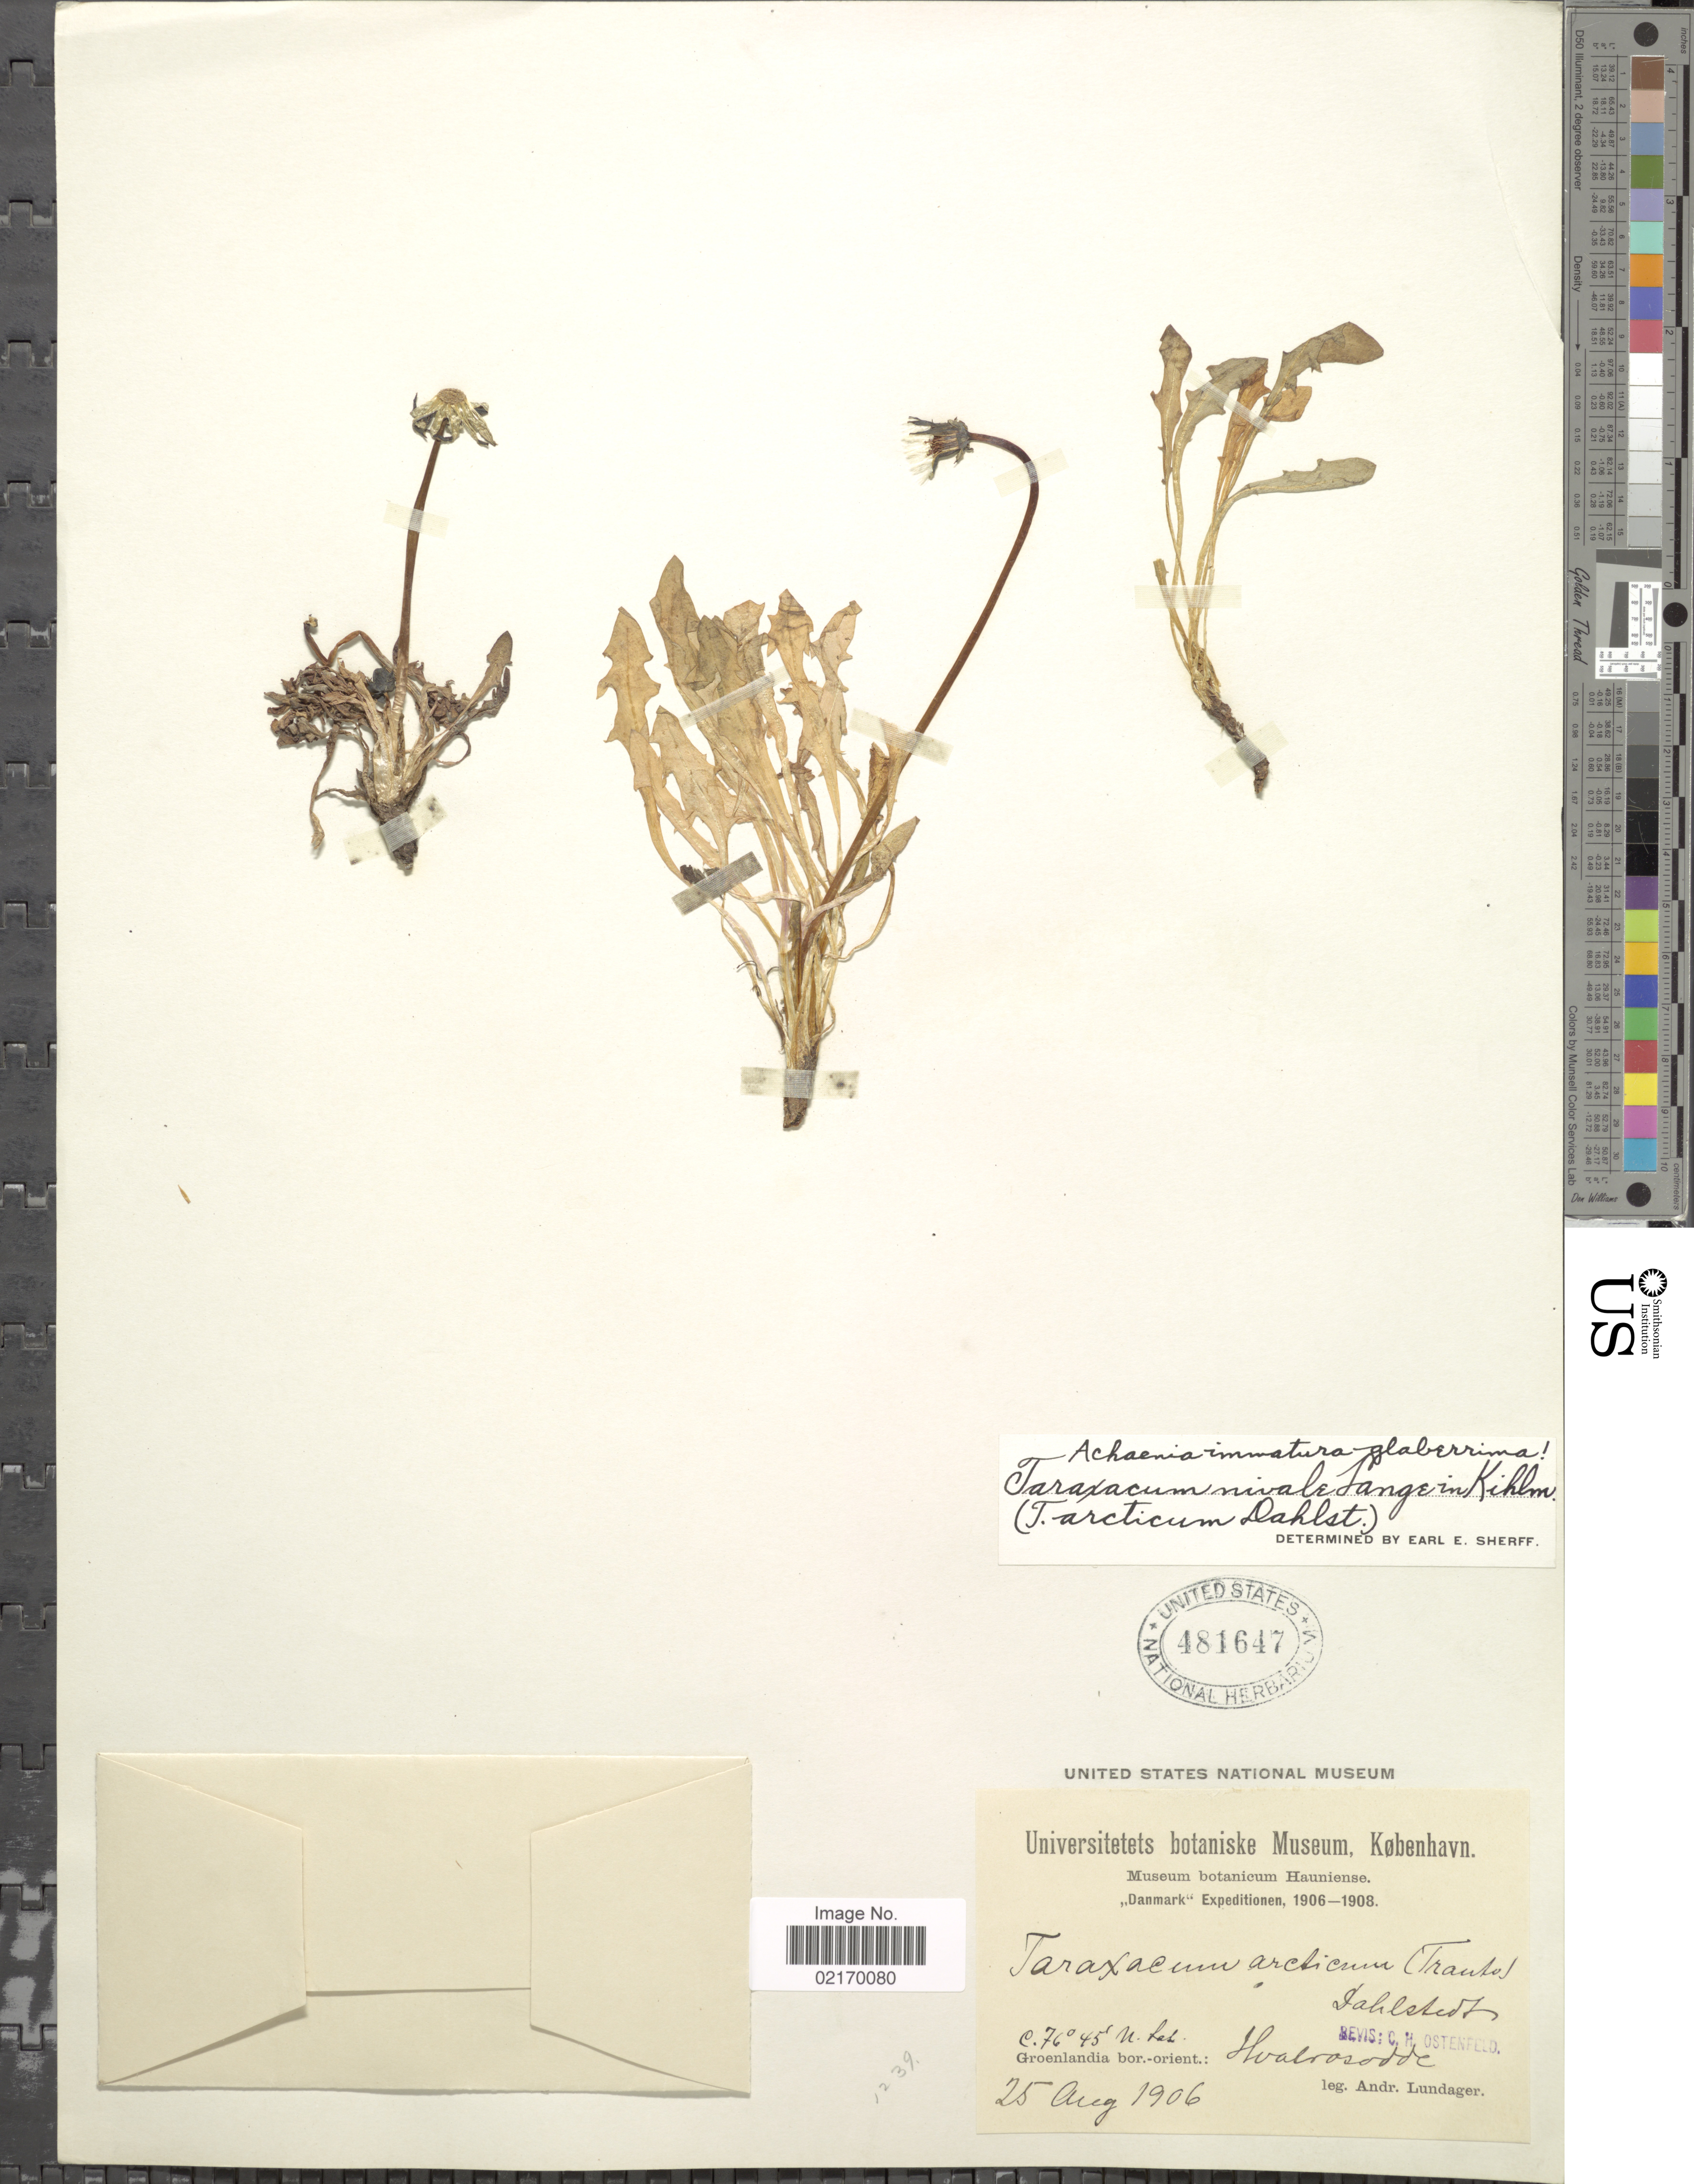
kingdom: Plantae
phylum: Tracheophyta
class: Magnoliopsida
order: Asterales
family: Asteraceae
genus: Taraxacum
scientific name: Taraxacum nivale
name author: Kihlm.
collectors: A. Lundager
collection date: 1906-08-25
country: Greenland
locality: Danmark bor.-orient.: Hvalrosodde.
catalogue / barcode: US 481647